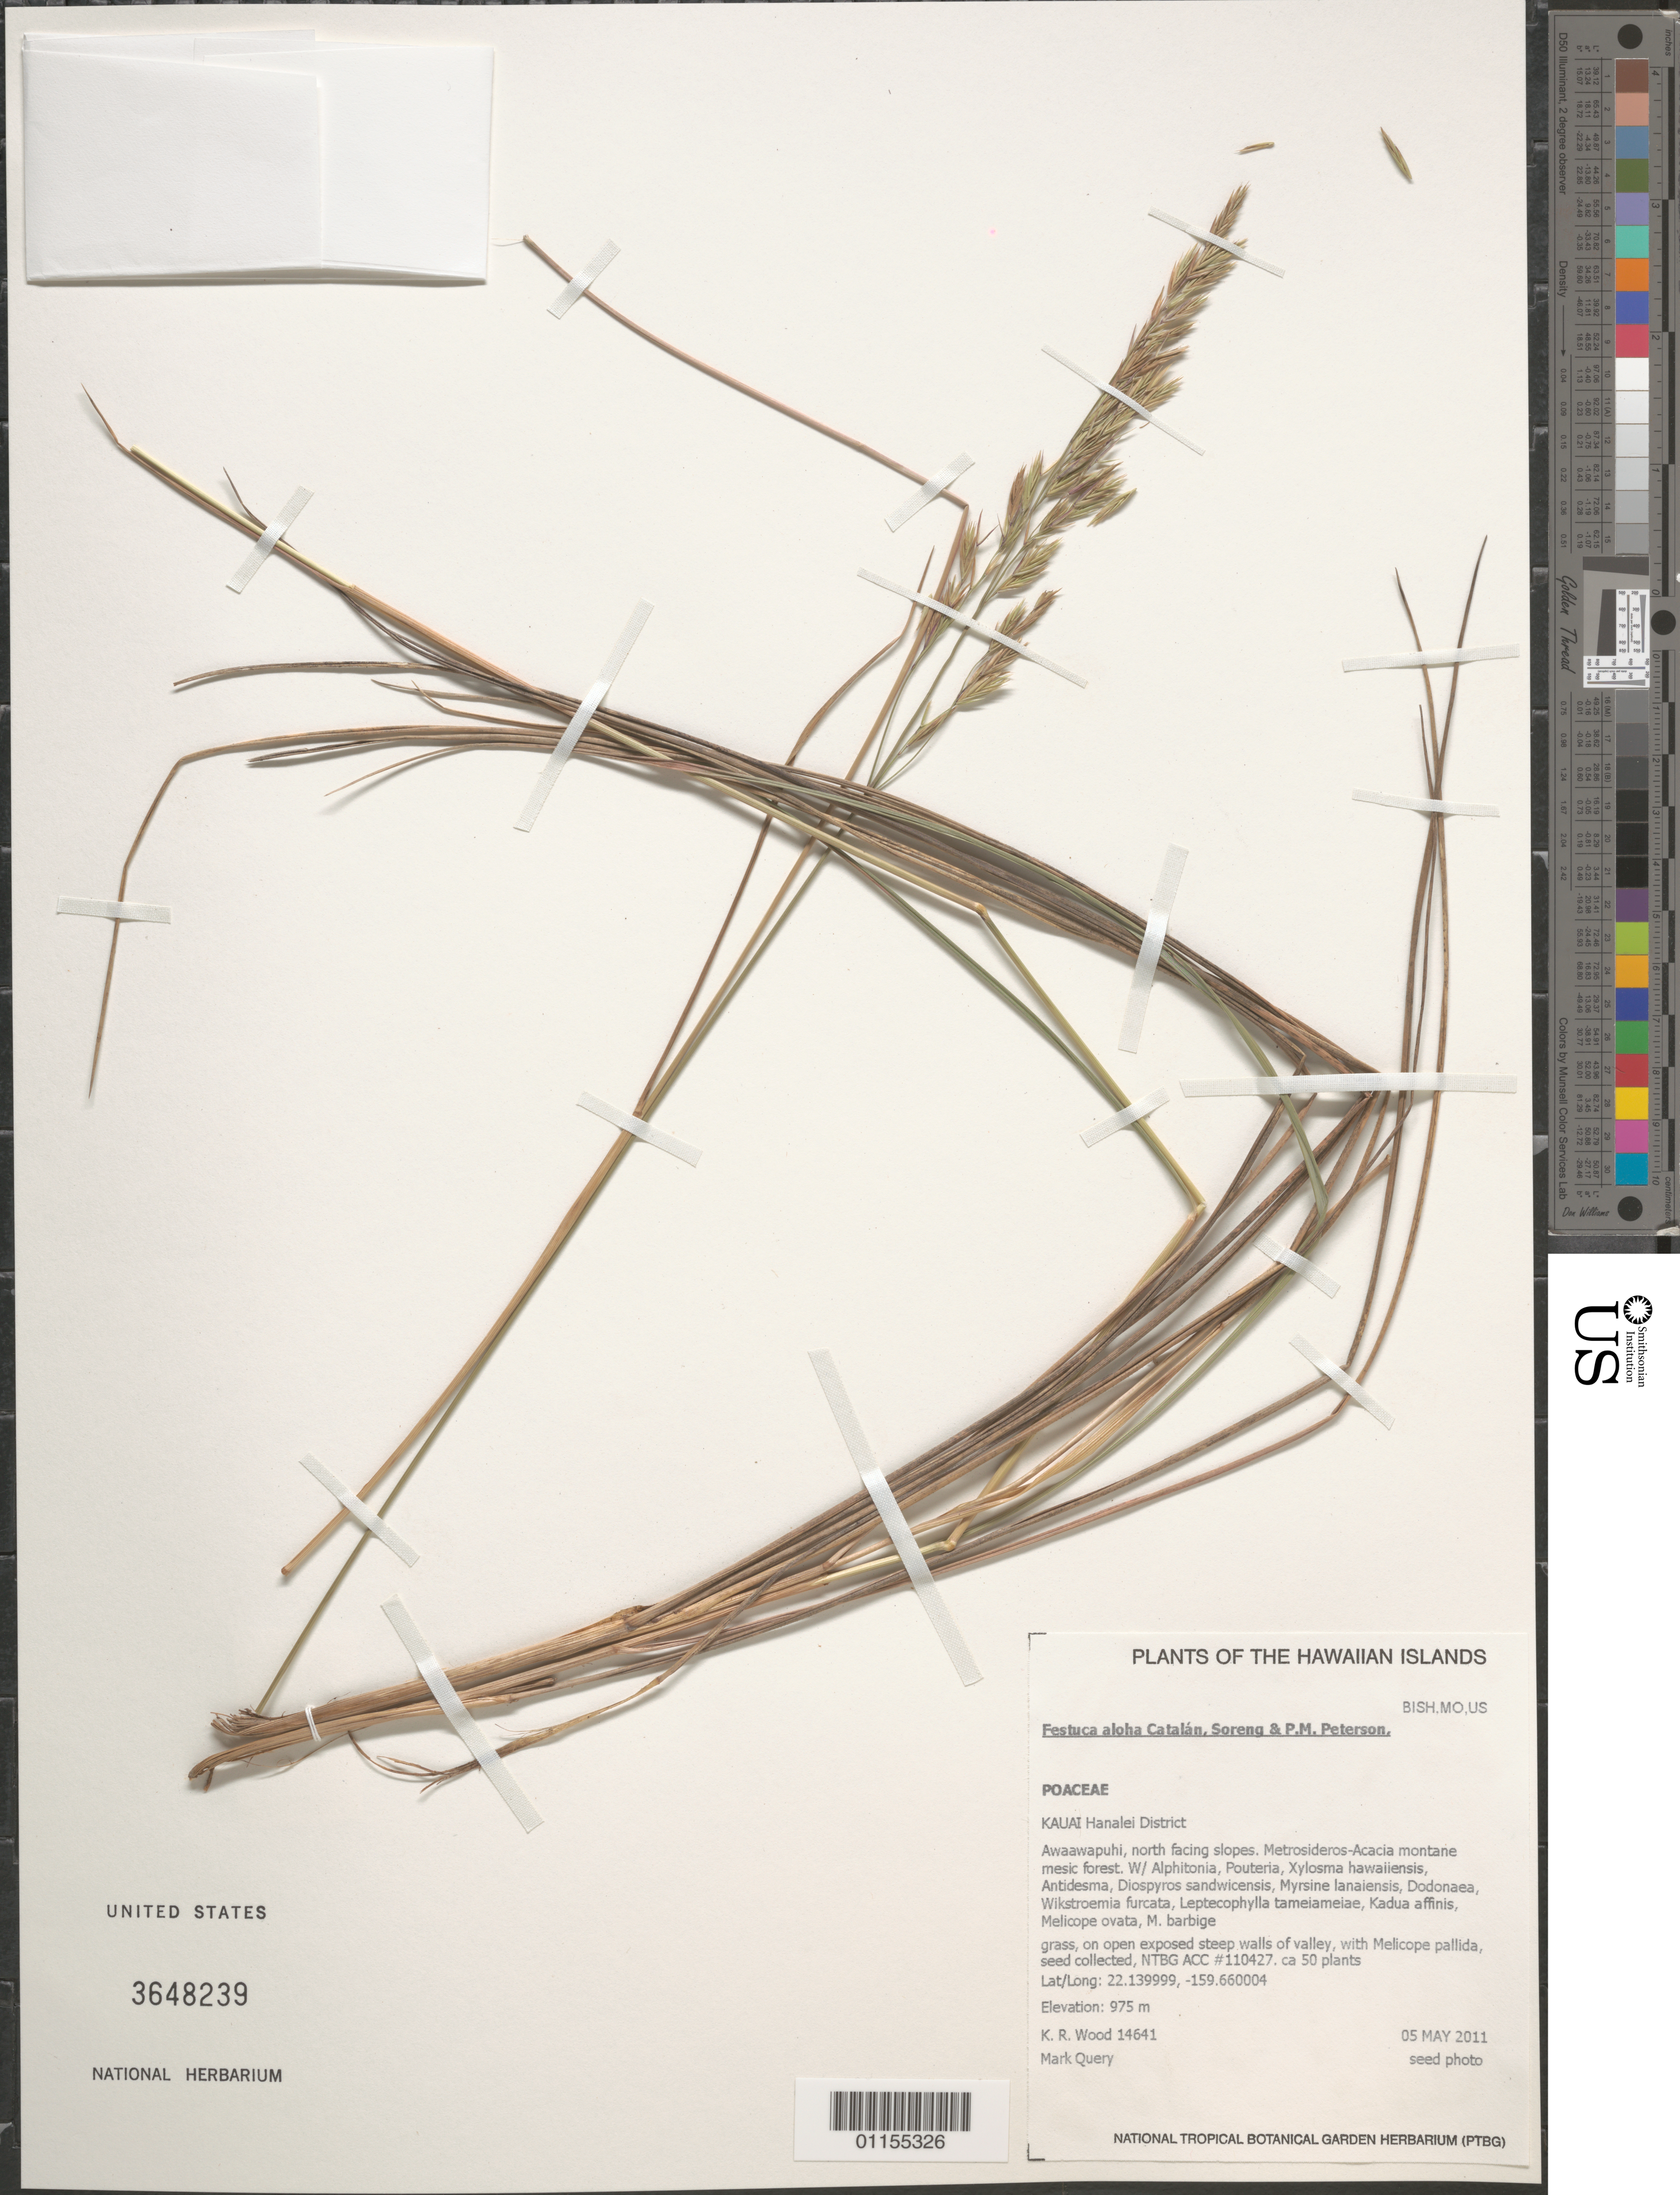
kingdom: Plantae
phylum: Tracheophyta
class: Liliopsida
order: Poales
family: Poaceae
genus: Festuca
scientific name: Festuca aloha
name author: Catalán et al.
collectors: K. R. Wood & M. Query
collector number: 14641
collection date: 2011-05-05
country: United States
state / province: Hawaii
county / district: Kauai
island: Kaua'i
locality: Hanalei District, Awaawaphuhi, north facing slopes.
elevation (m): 975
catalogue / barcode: US 3648239